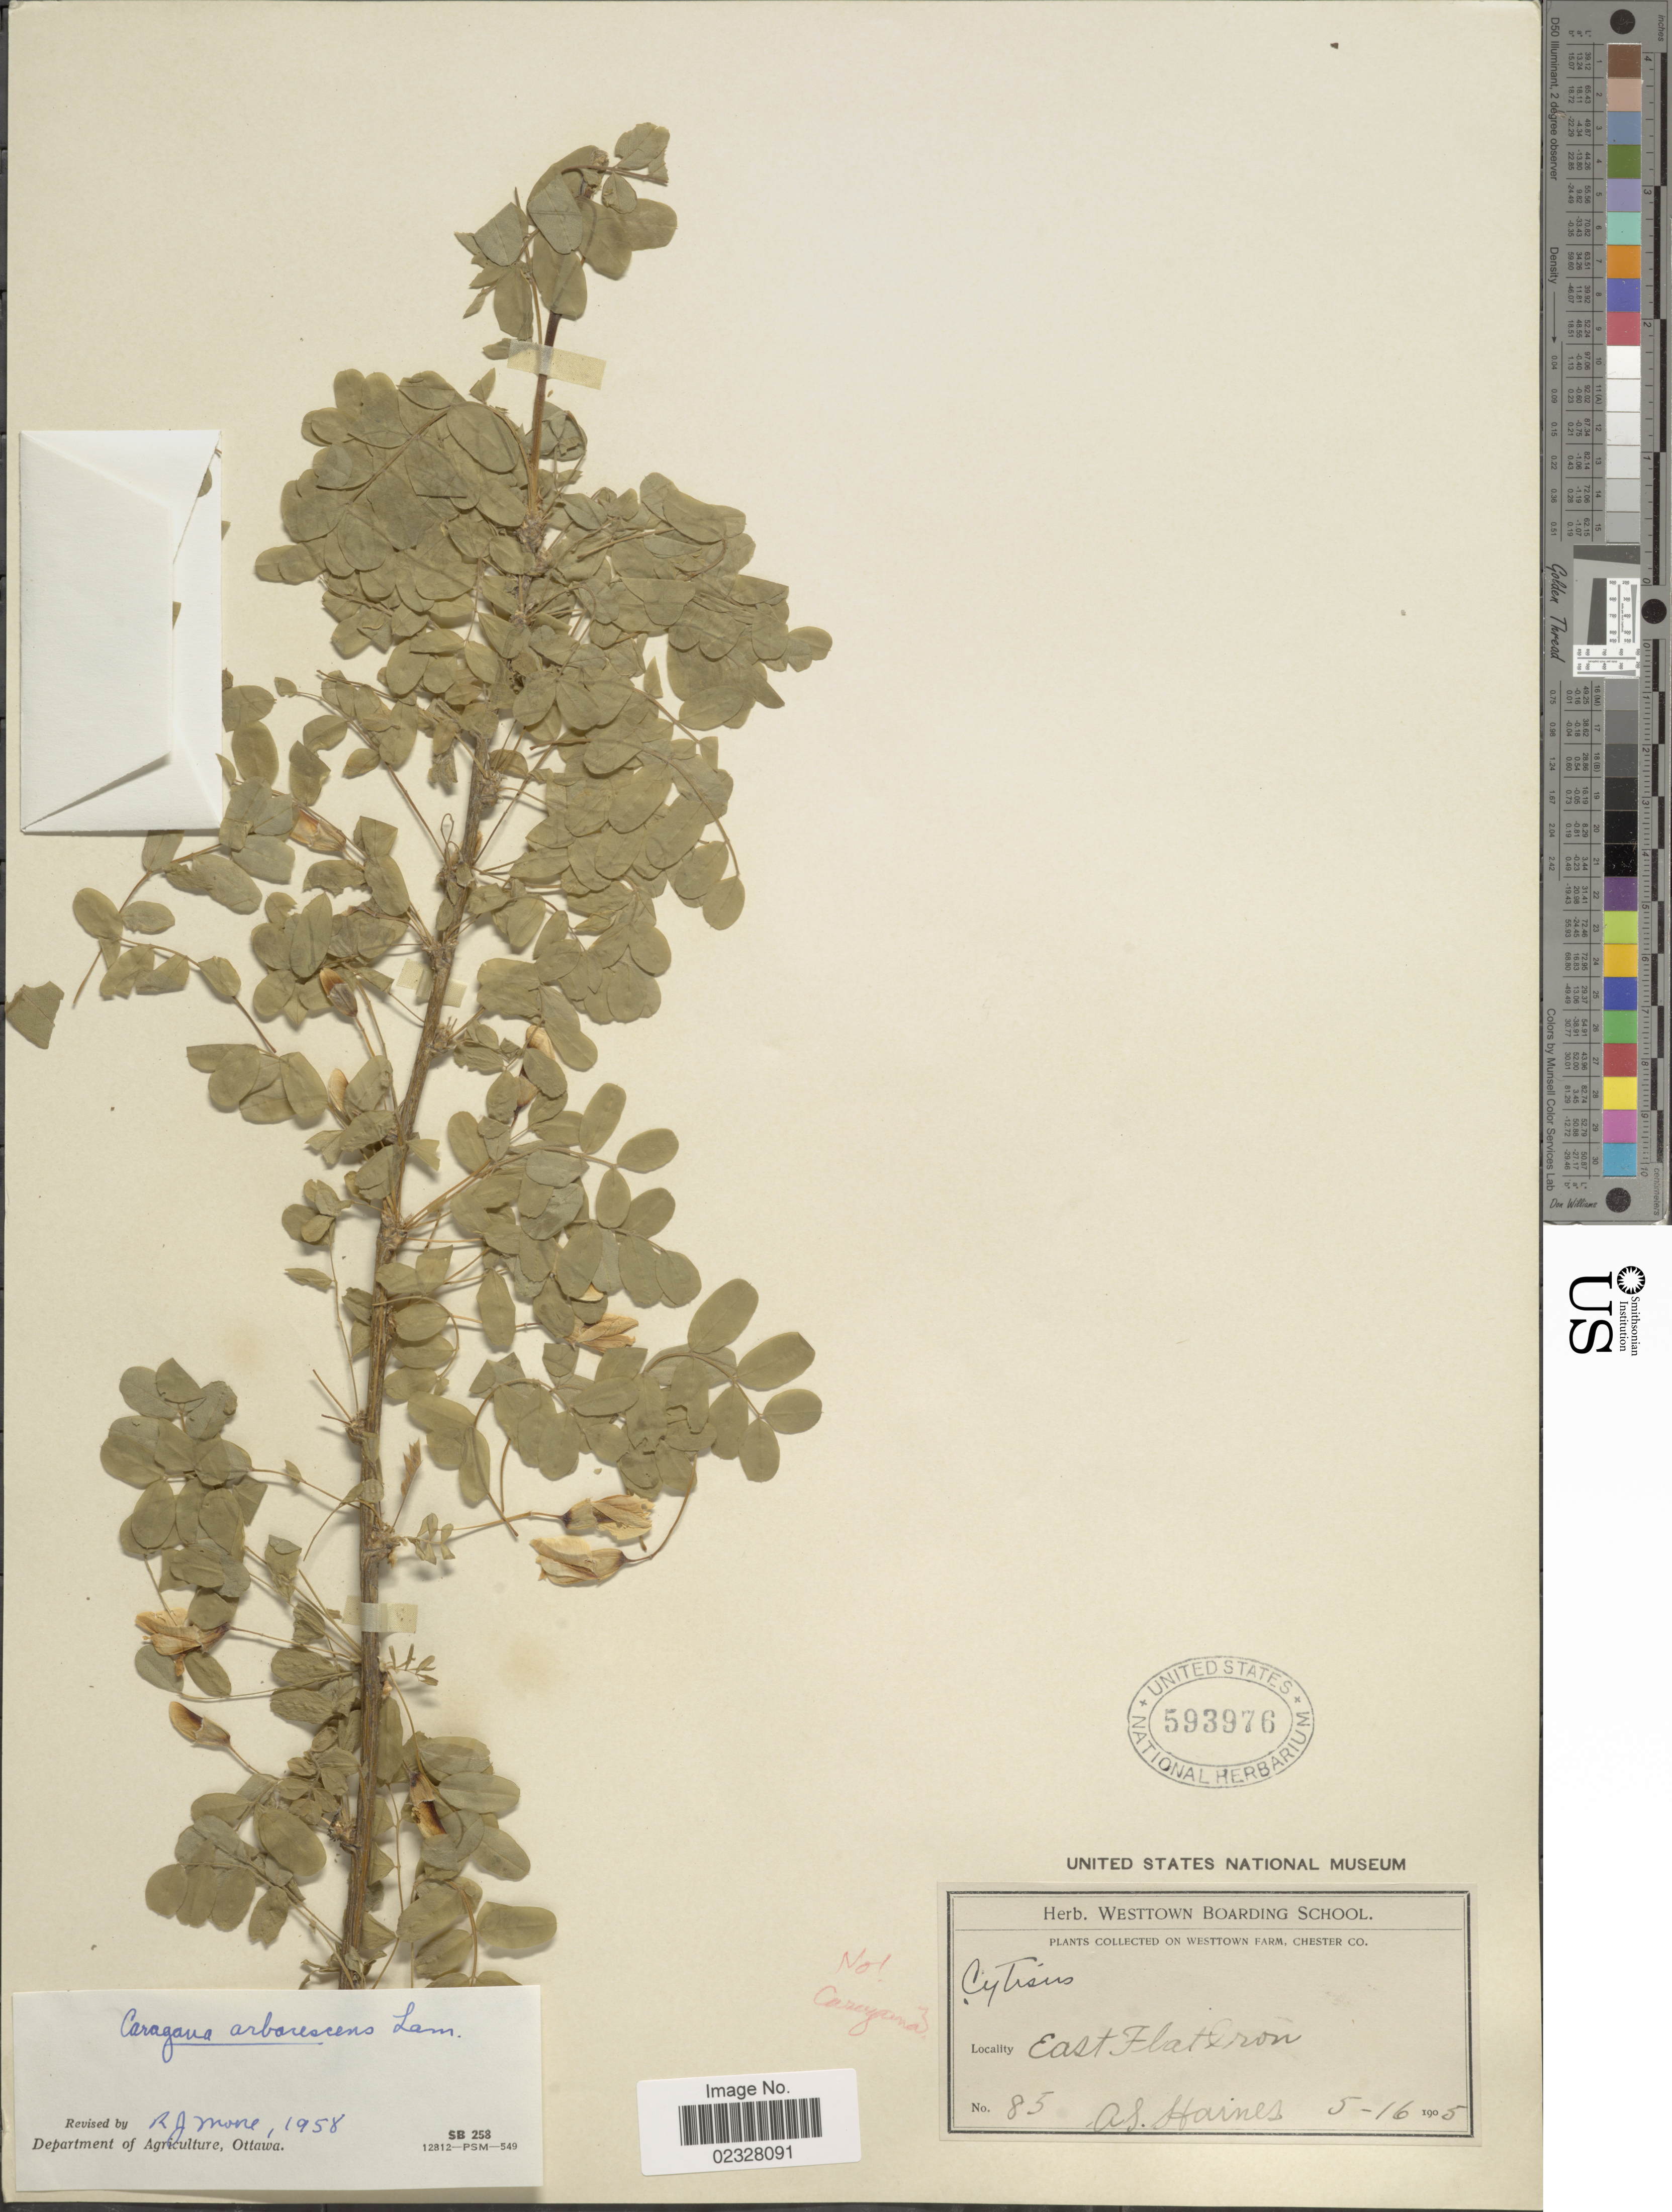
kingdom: Plantae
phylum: Tracheophyta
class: Magnoliopsida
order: Fabales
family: Fabaceae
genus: Caragana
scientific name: Caragana arborescens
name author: Lam.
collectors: A. Haines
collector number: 85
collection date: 1905-05-16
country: United States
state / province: Pennsylvania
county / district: Chester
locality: Westtown Farm, East Flat Iron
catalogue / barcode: US 593976